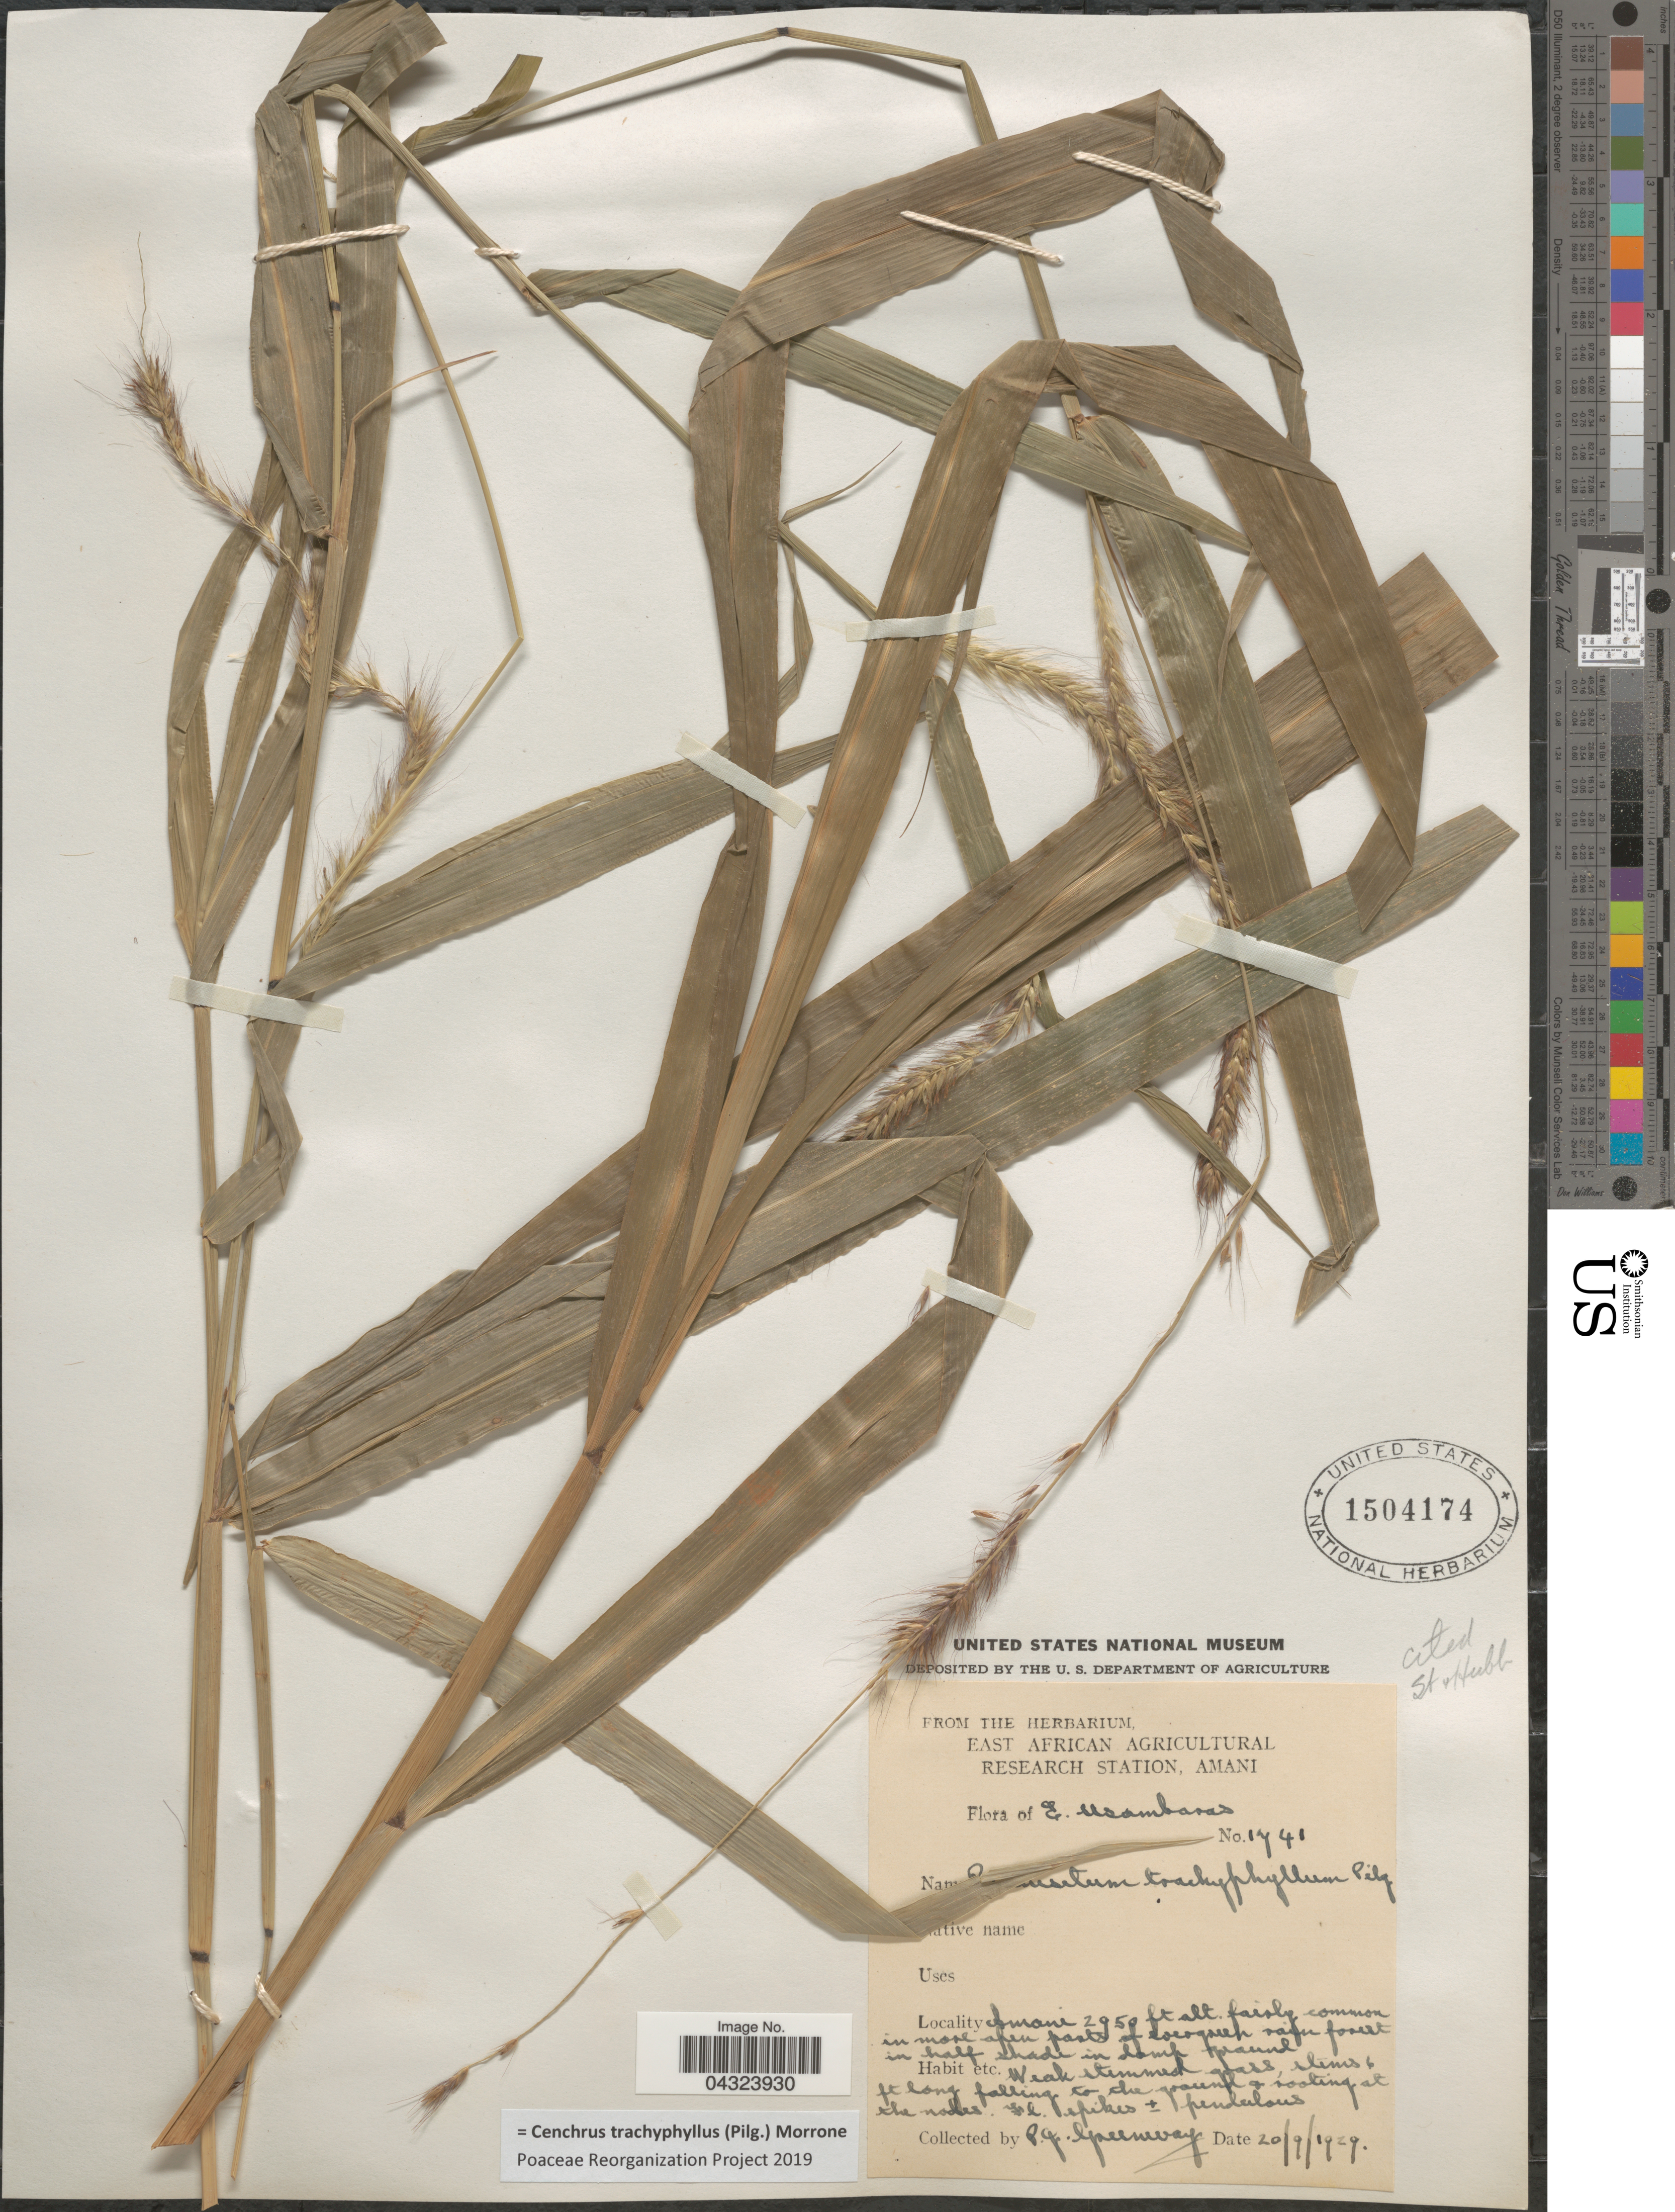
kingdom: Plantae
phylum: Tracheophyta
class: Liliopsida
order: Poales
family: Poaceae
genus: Cenchrus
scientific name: Cenchrus trachyphyllus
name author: (Pilg.) Morrone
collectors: P. J. Greenway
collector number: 1741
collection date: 1929-09-20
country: Tanzania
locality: E. Usambaras. Amani.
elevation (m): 899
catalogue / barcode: US 1504174